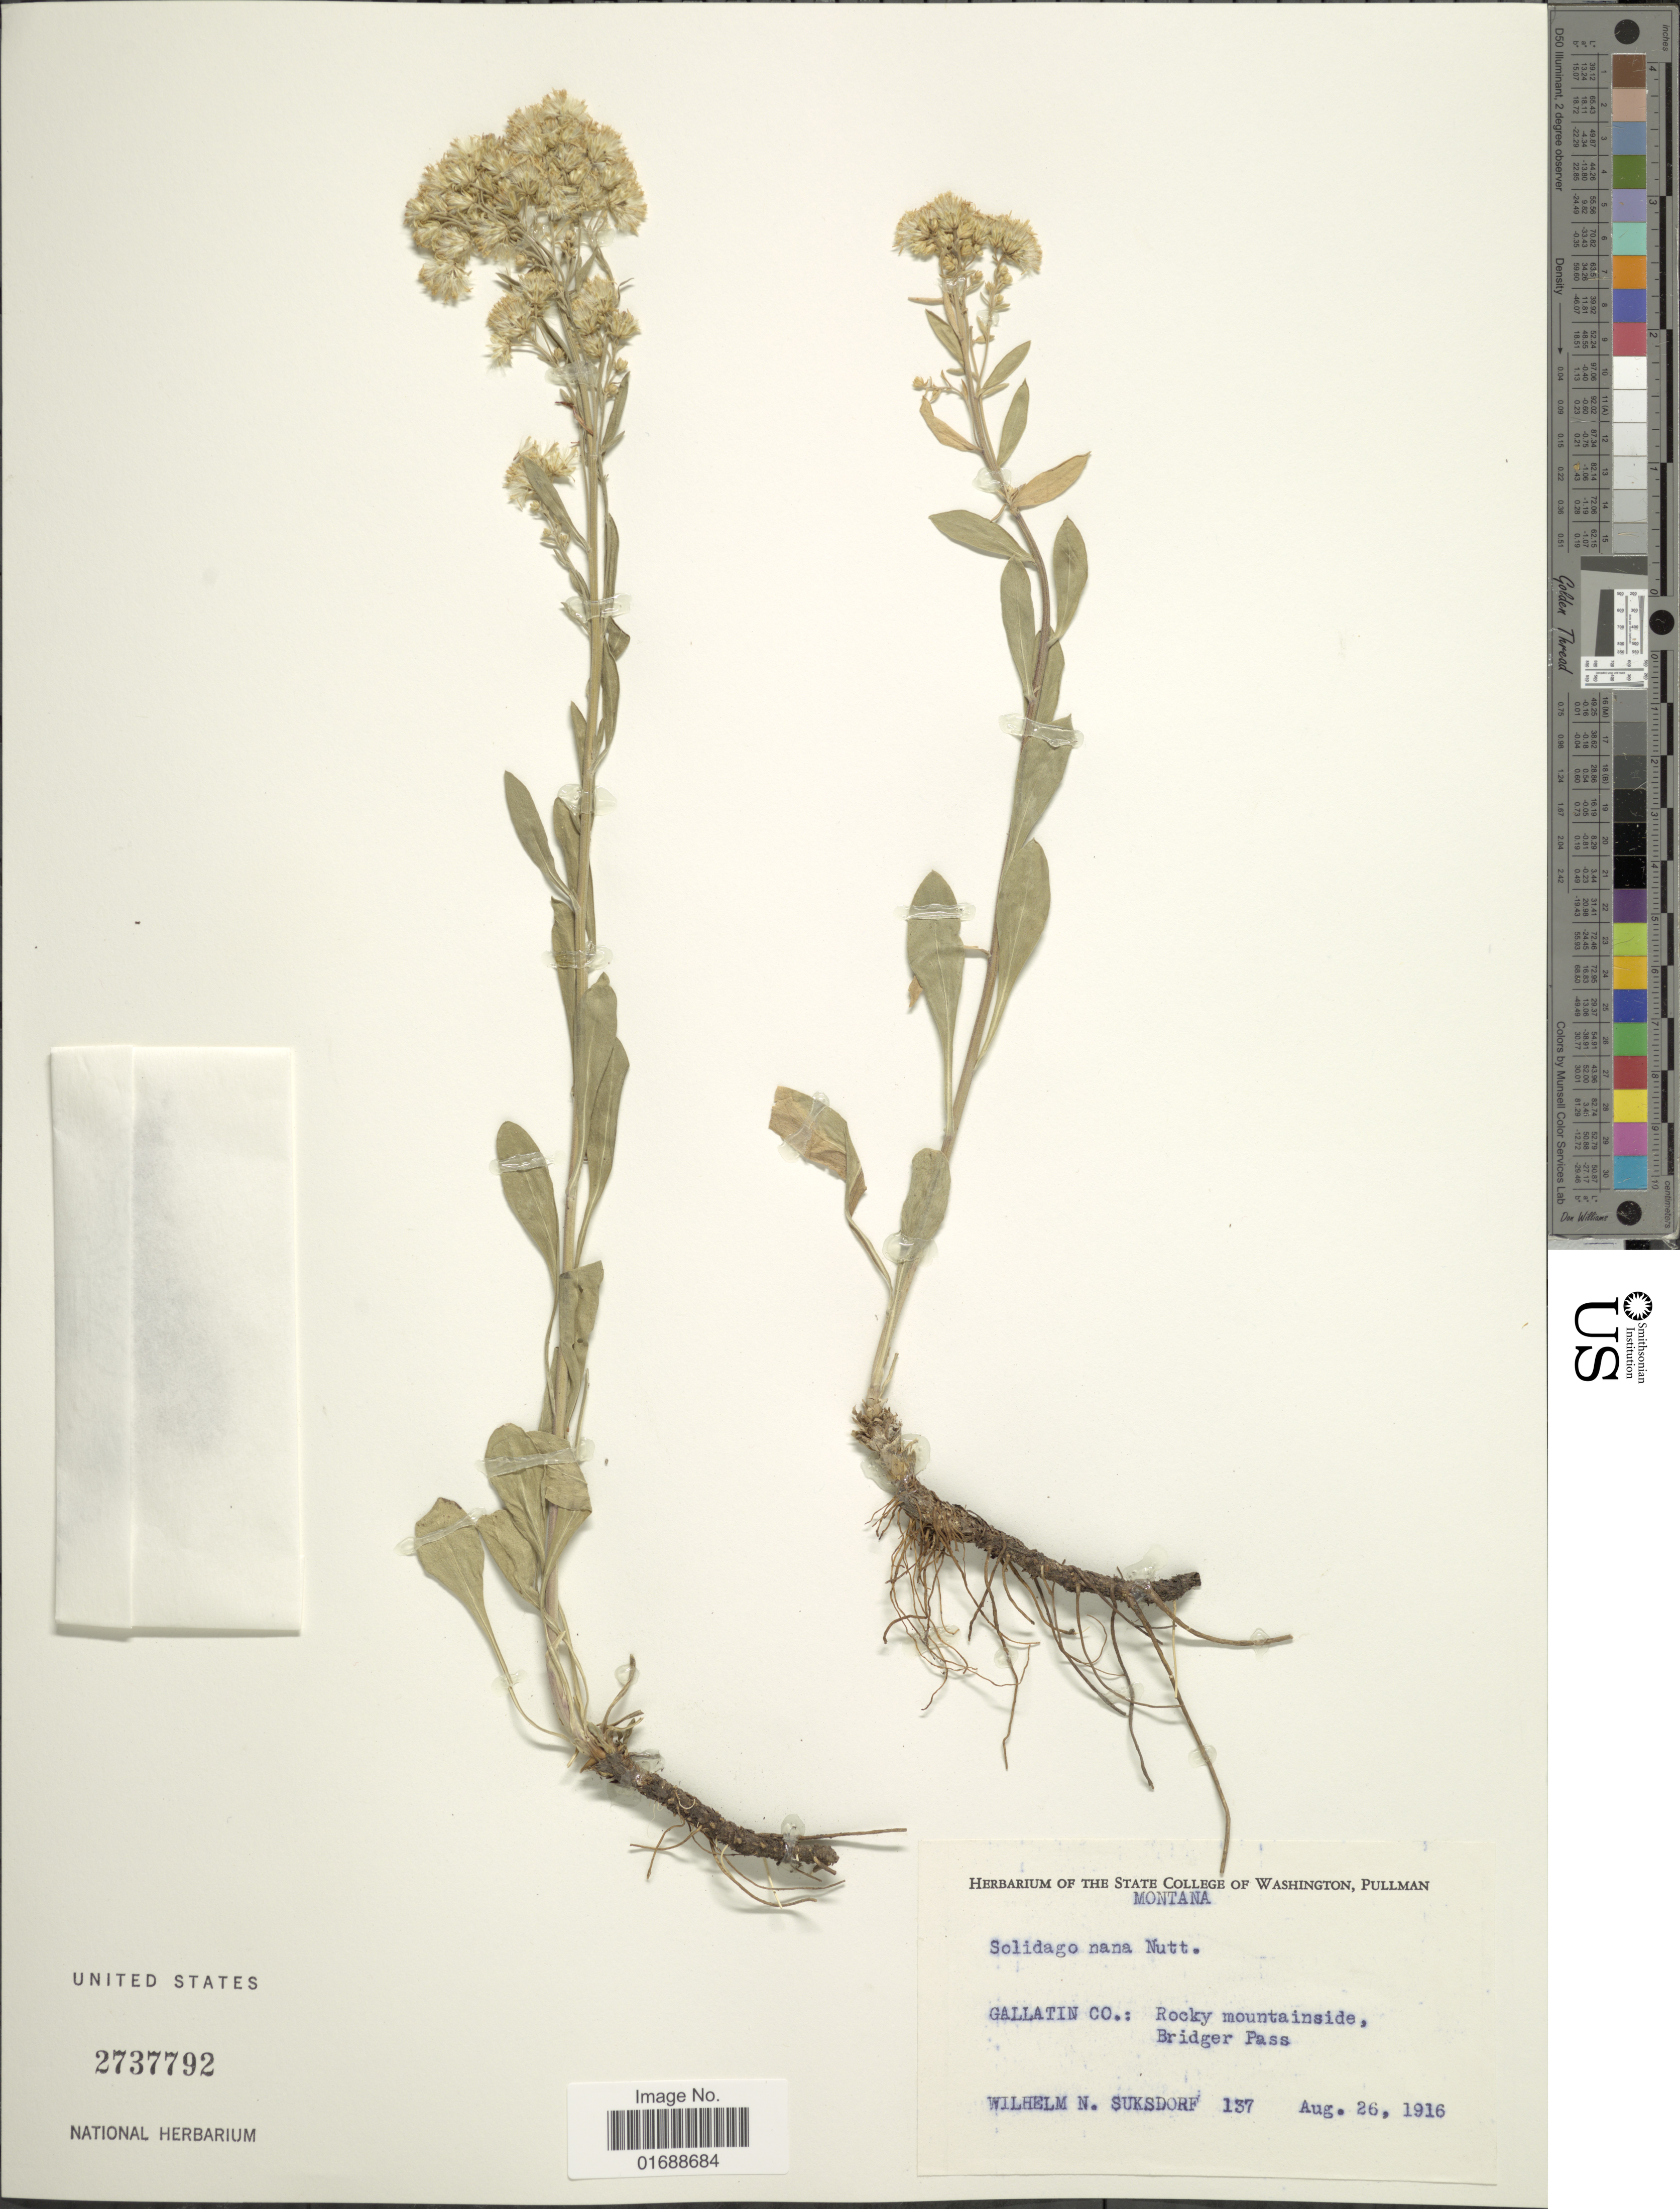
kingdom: Plantae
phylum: Tracheophyta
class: Magnoliopsida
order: Asterales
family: Asteraceae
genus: Solidago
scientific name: Solidago nana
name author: Nutt.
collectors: W. N. Suksdorf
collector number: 137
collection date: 1916-08-26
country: United States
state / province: Montana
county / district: Gallatin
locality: Rocky mountainside, Bridger Pass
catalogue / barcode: US 2737792